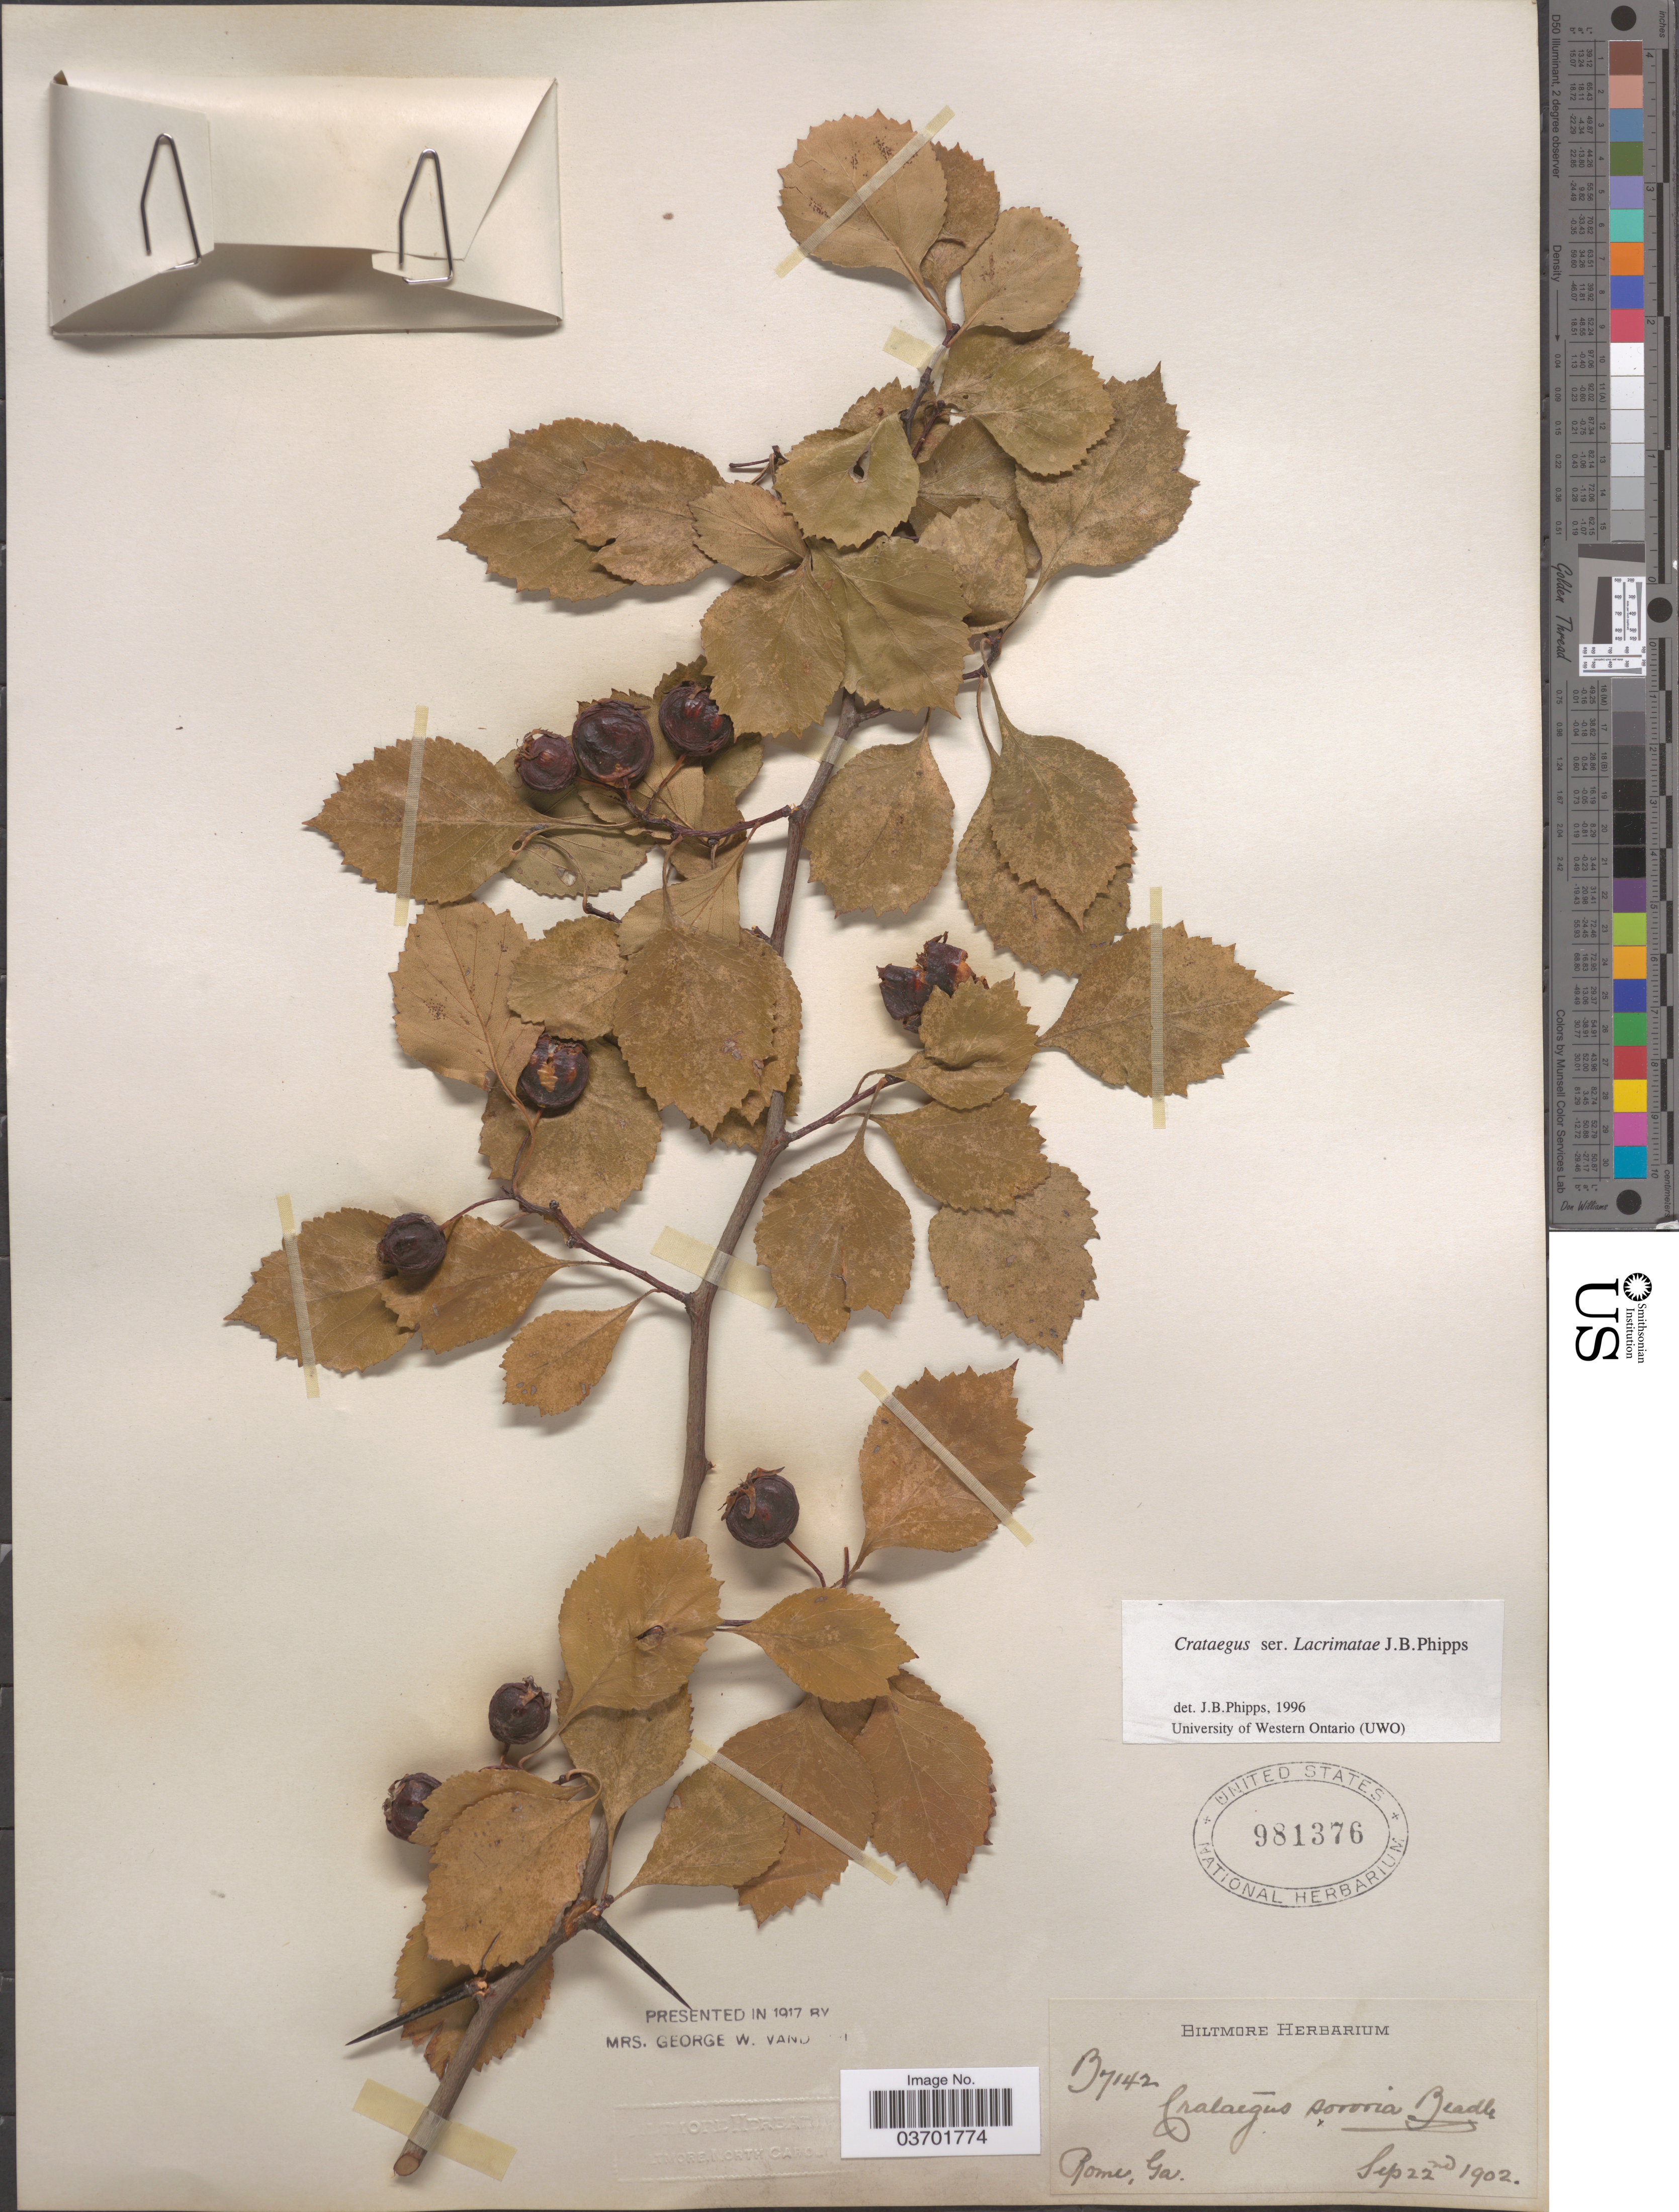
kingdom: Plantae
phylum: Tracheophyta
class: Magnoliopsida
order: Rosales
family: Rosaceae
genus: Crataegus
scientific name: Crataegus sororia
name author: Beadle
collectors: ex herb. Biltmore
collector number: B7142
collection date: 1902-09-22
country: United States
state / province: Georgia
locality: Rome.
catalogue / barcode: US 981376